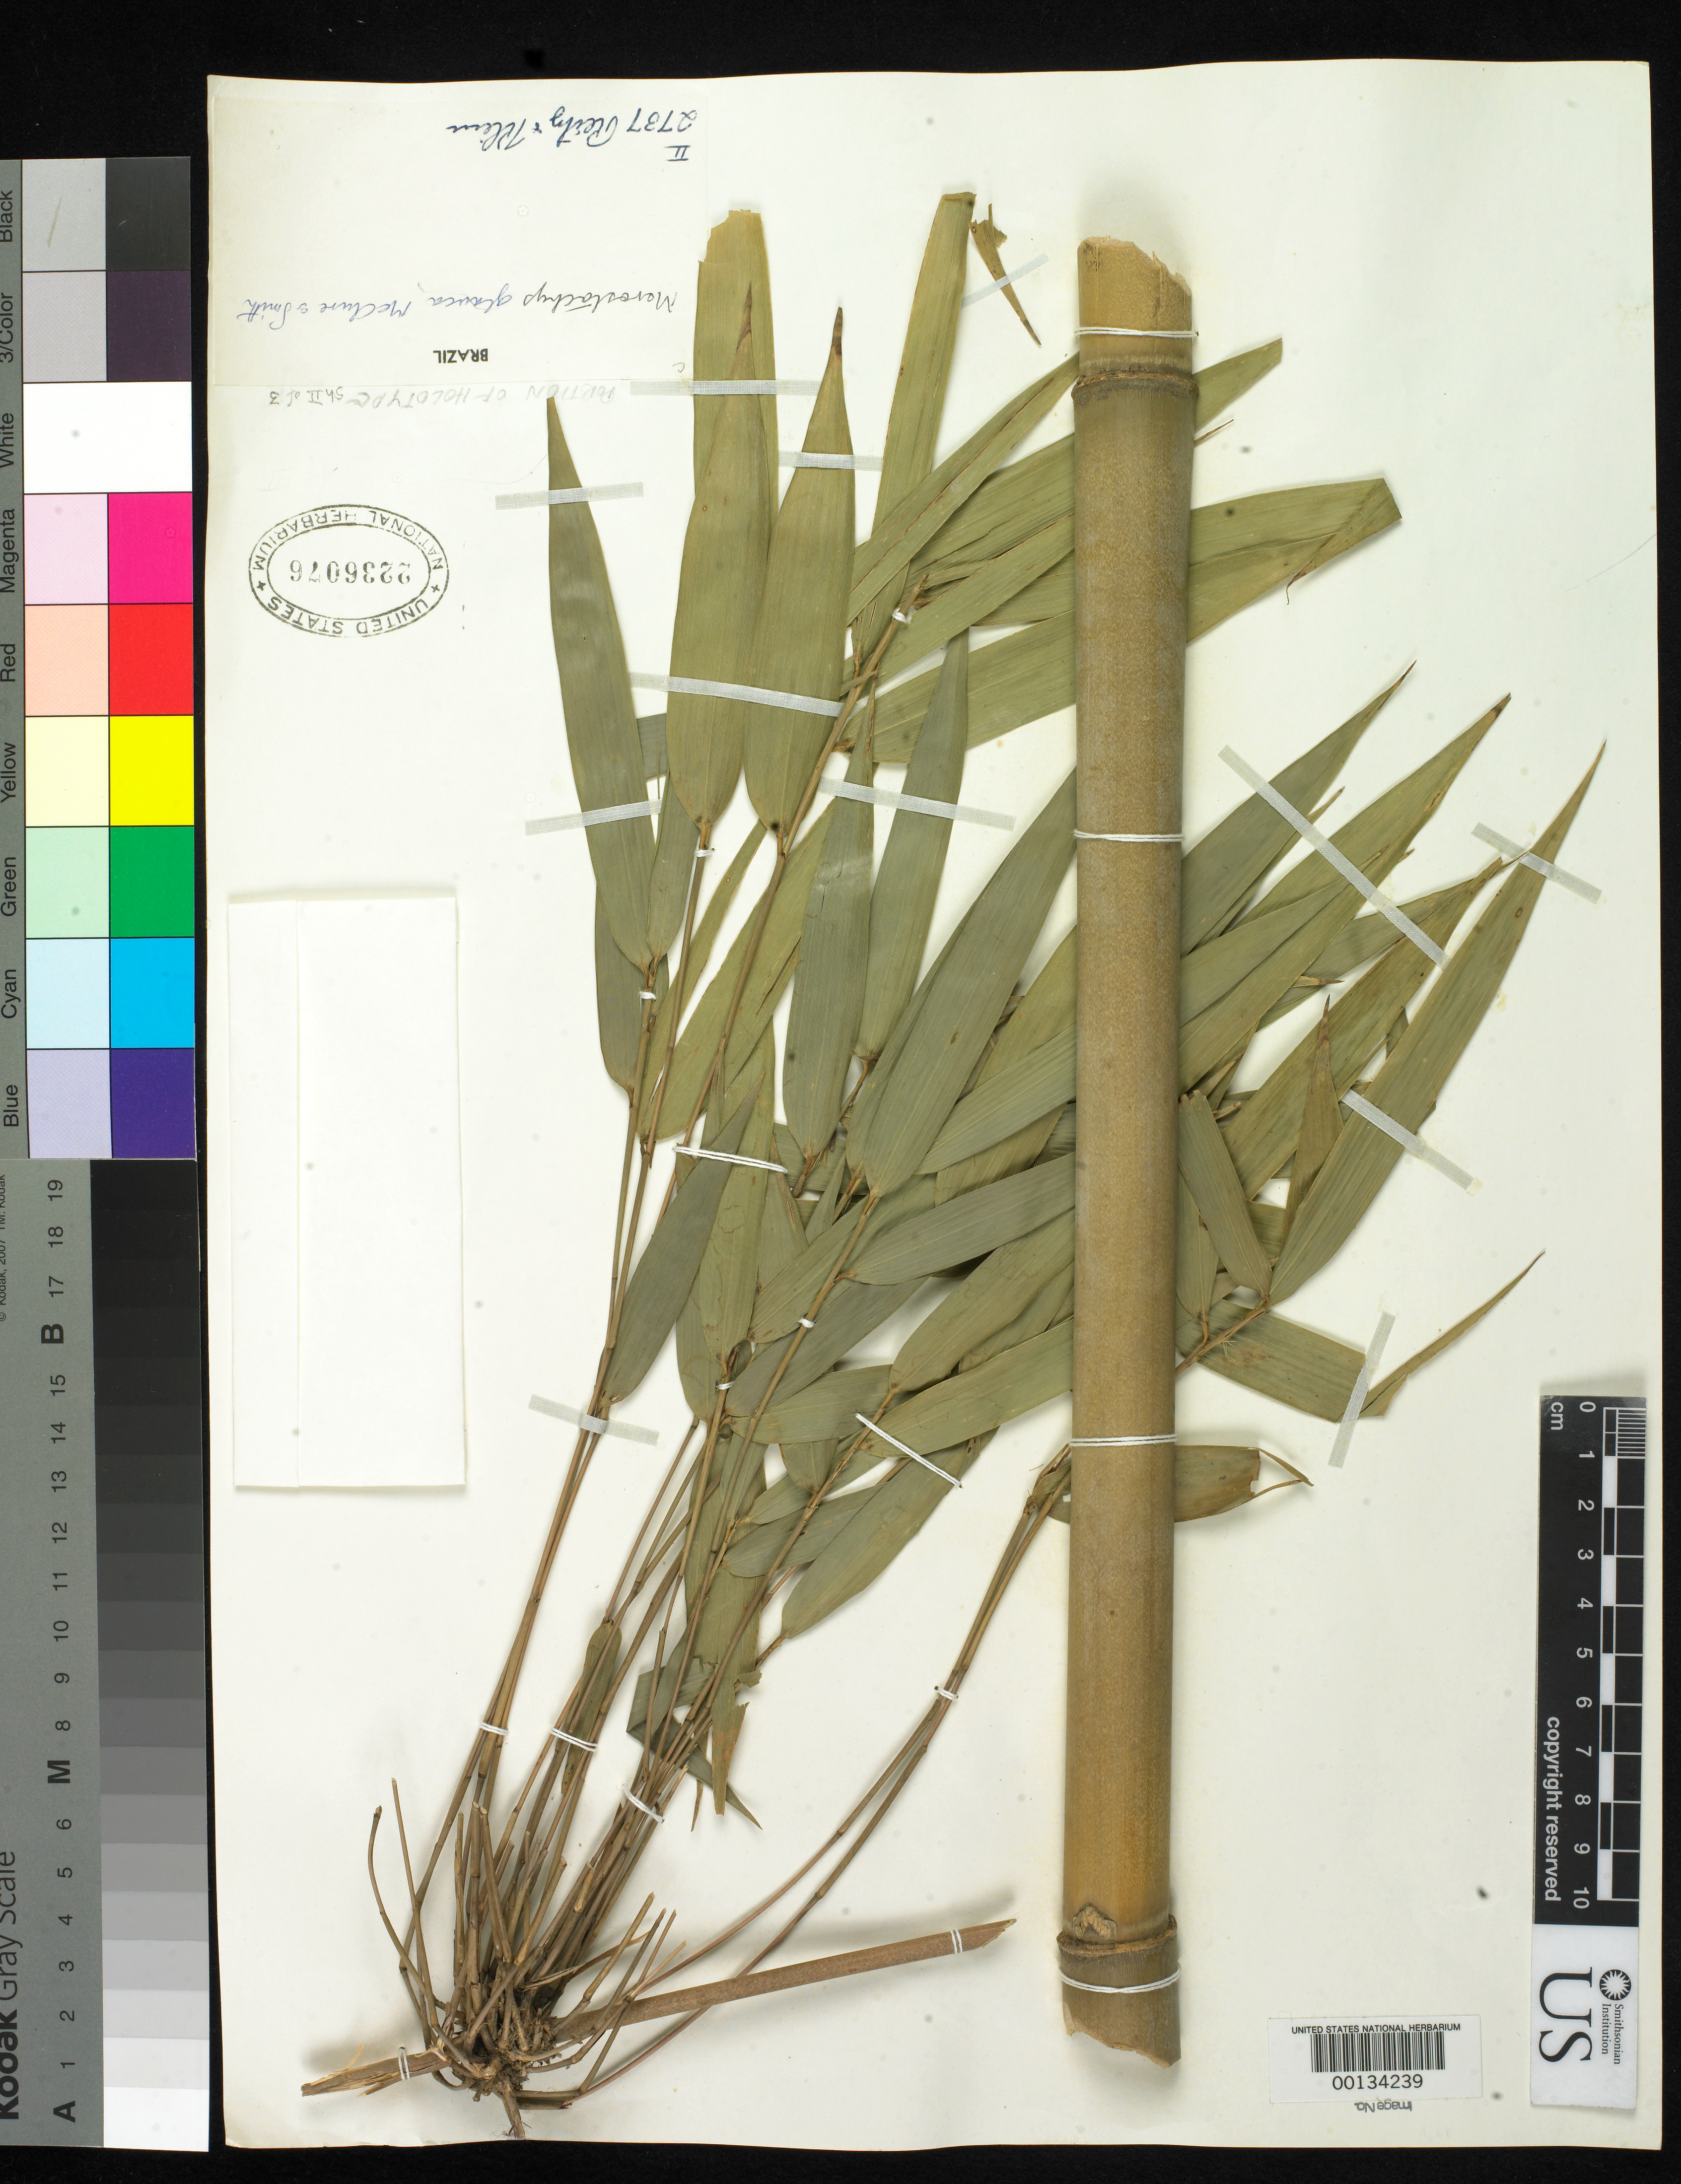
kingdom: Plantae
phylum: Tracheophyta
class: Liliopsida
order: Poales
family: Poaceae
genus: Merostachys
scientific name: Merostachys glauca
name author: McClure & L.B. Sm.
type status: Holotype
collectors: R. Reitz & R. M. Klein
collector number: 2737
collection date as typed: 24 Feb 1956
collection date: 1956-02-24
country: Brazil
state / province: Santa Catarina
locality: Piloes, Palhoca.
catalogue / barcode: US 2236076